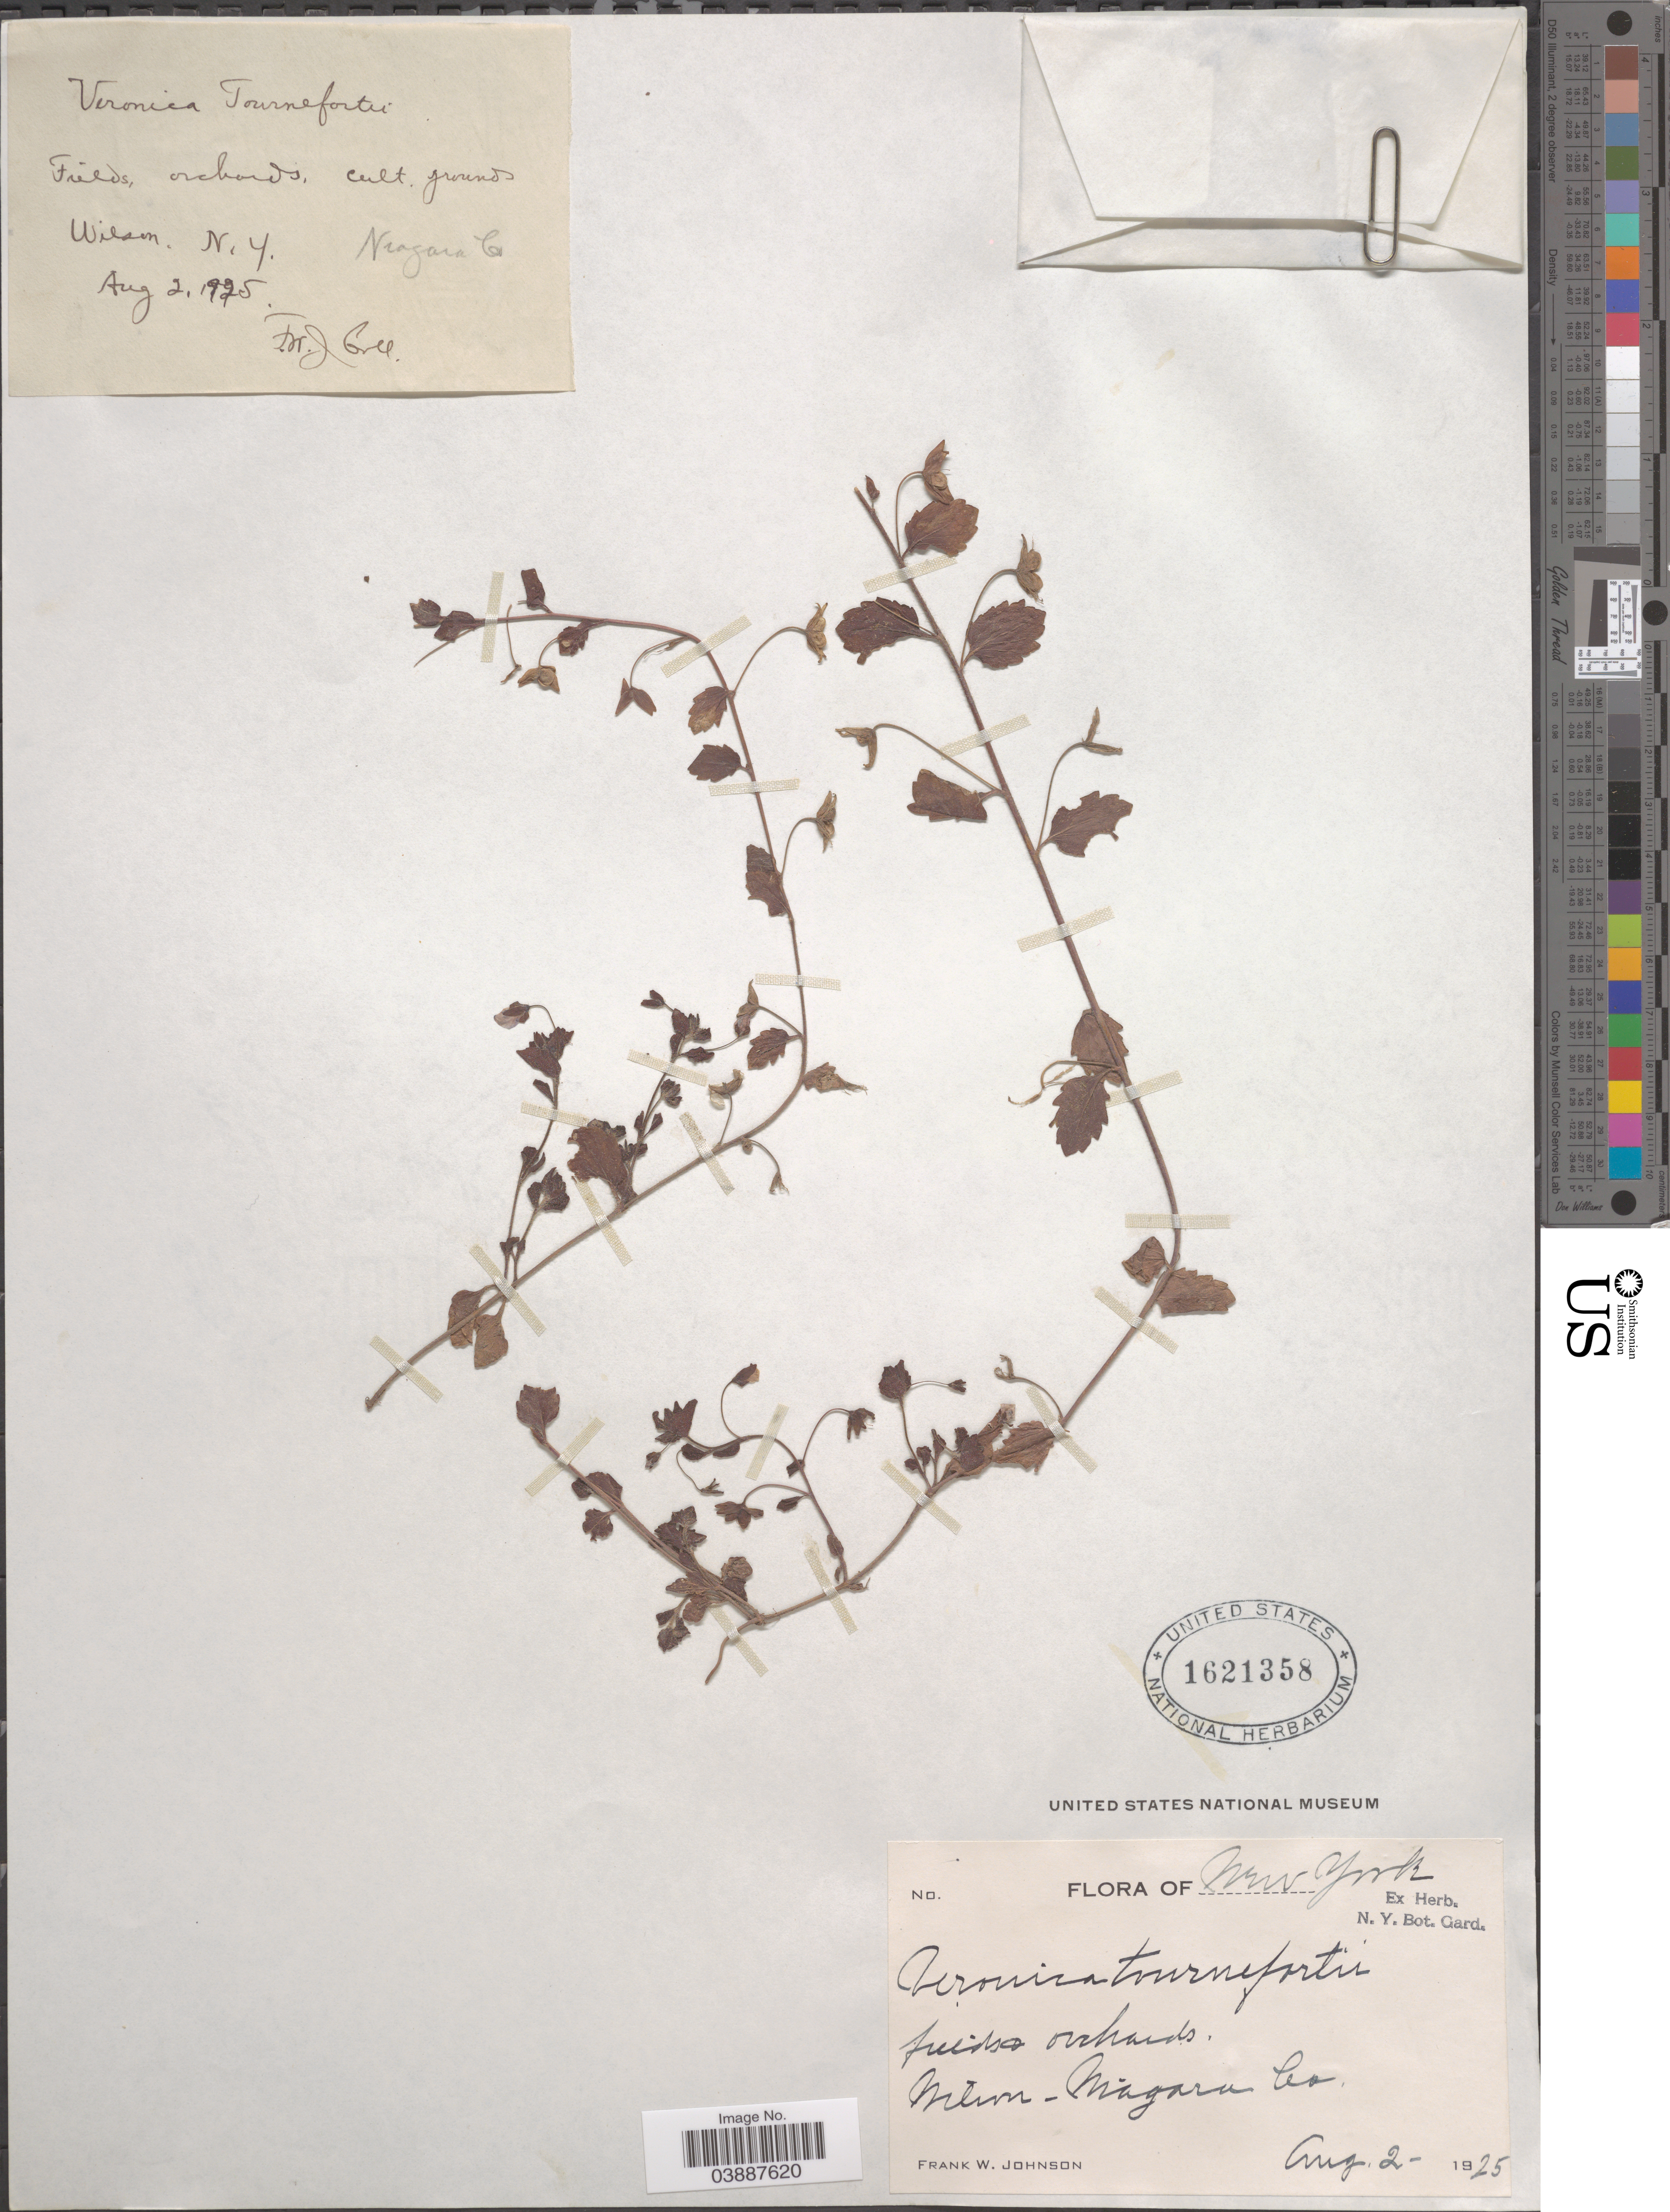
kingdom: Plantae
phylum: Tracheophyta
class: Magnoliopsida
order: Lamiales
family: Plantaginaceae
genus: Veronica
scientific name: Veronica persica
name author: Poir.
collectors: F. W. Johnson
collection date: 1925-08-02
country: United States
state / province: New York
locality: Wilm [interpreted] - Niagara Co.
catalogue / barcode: US 1621358